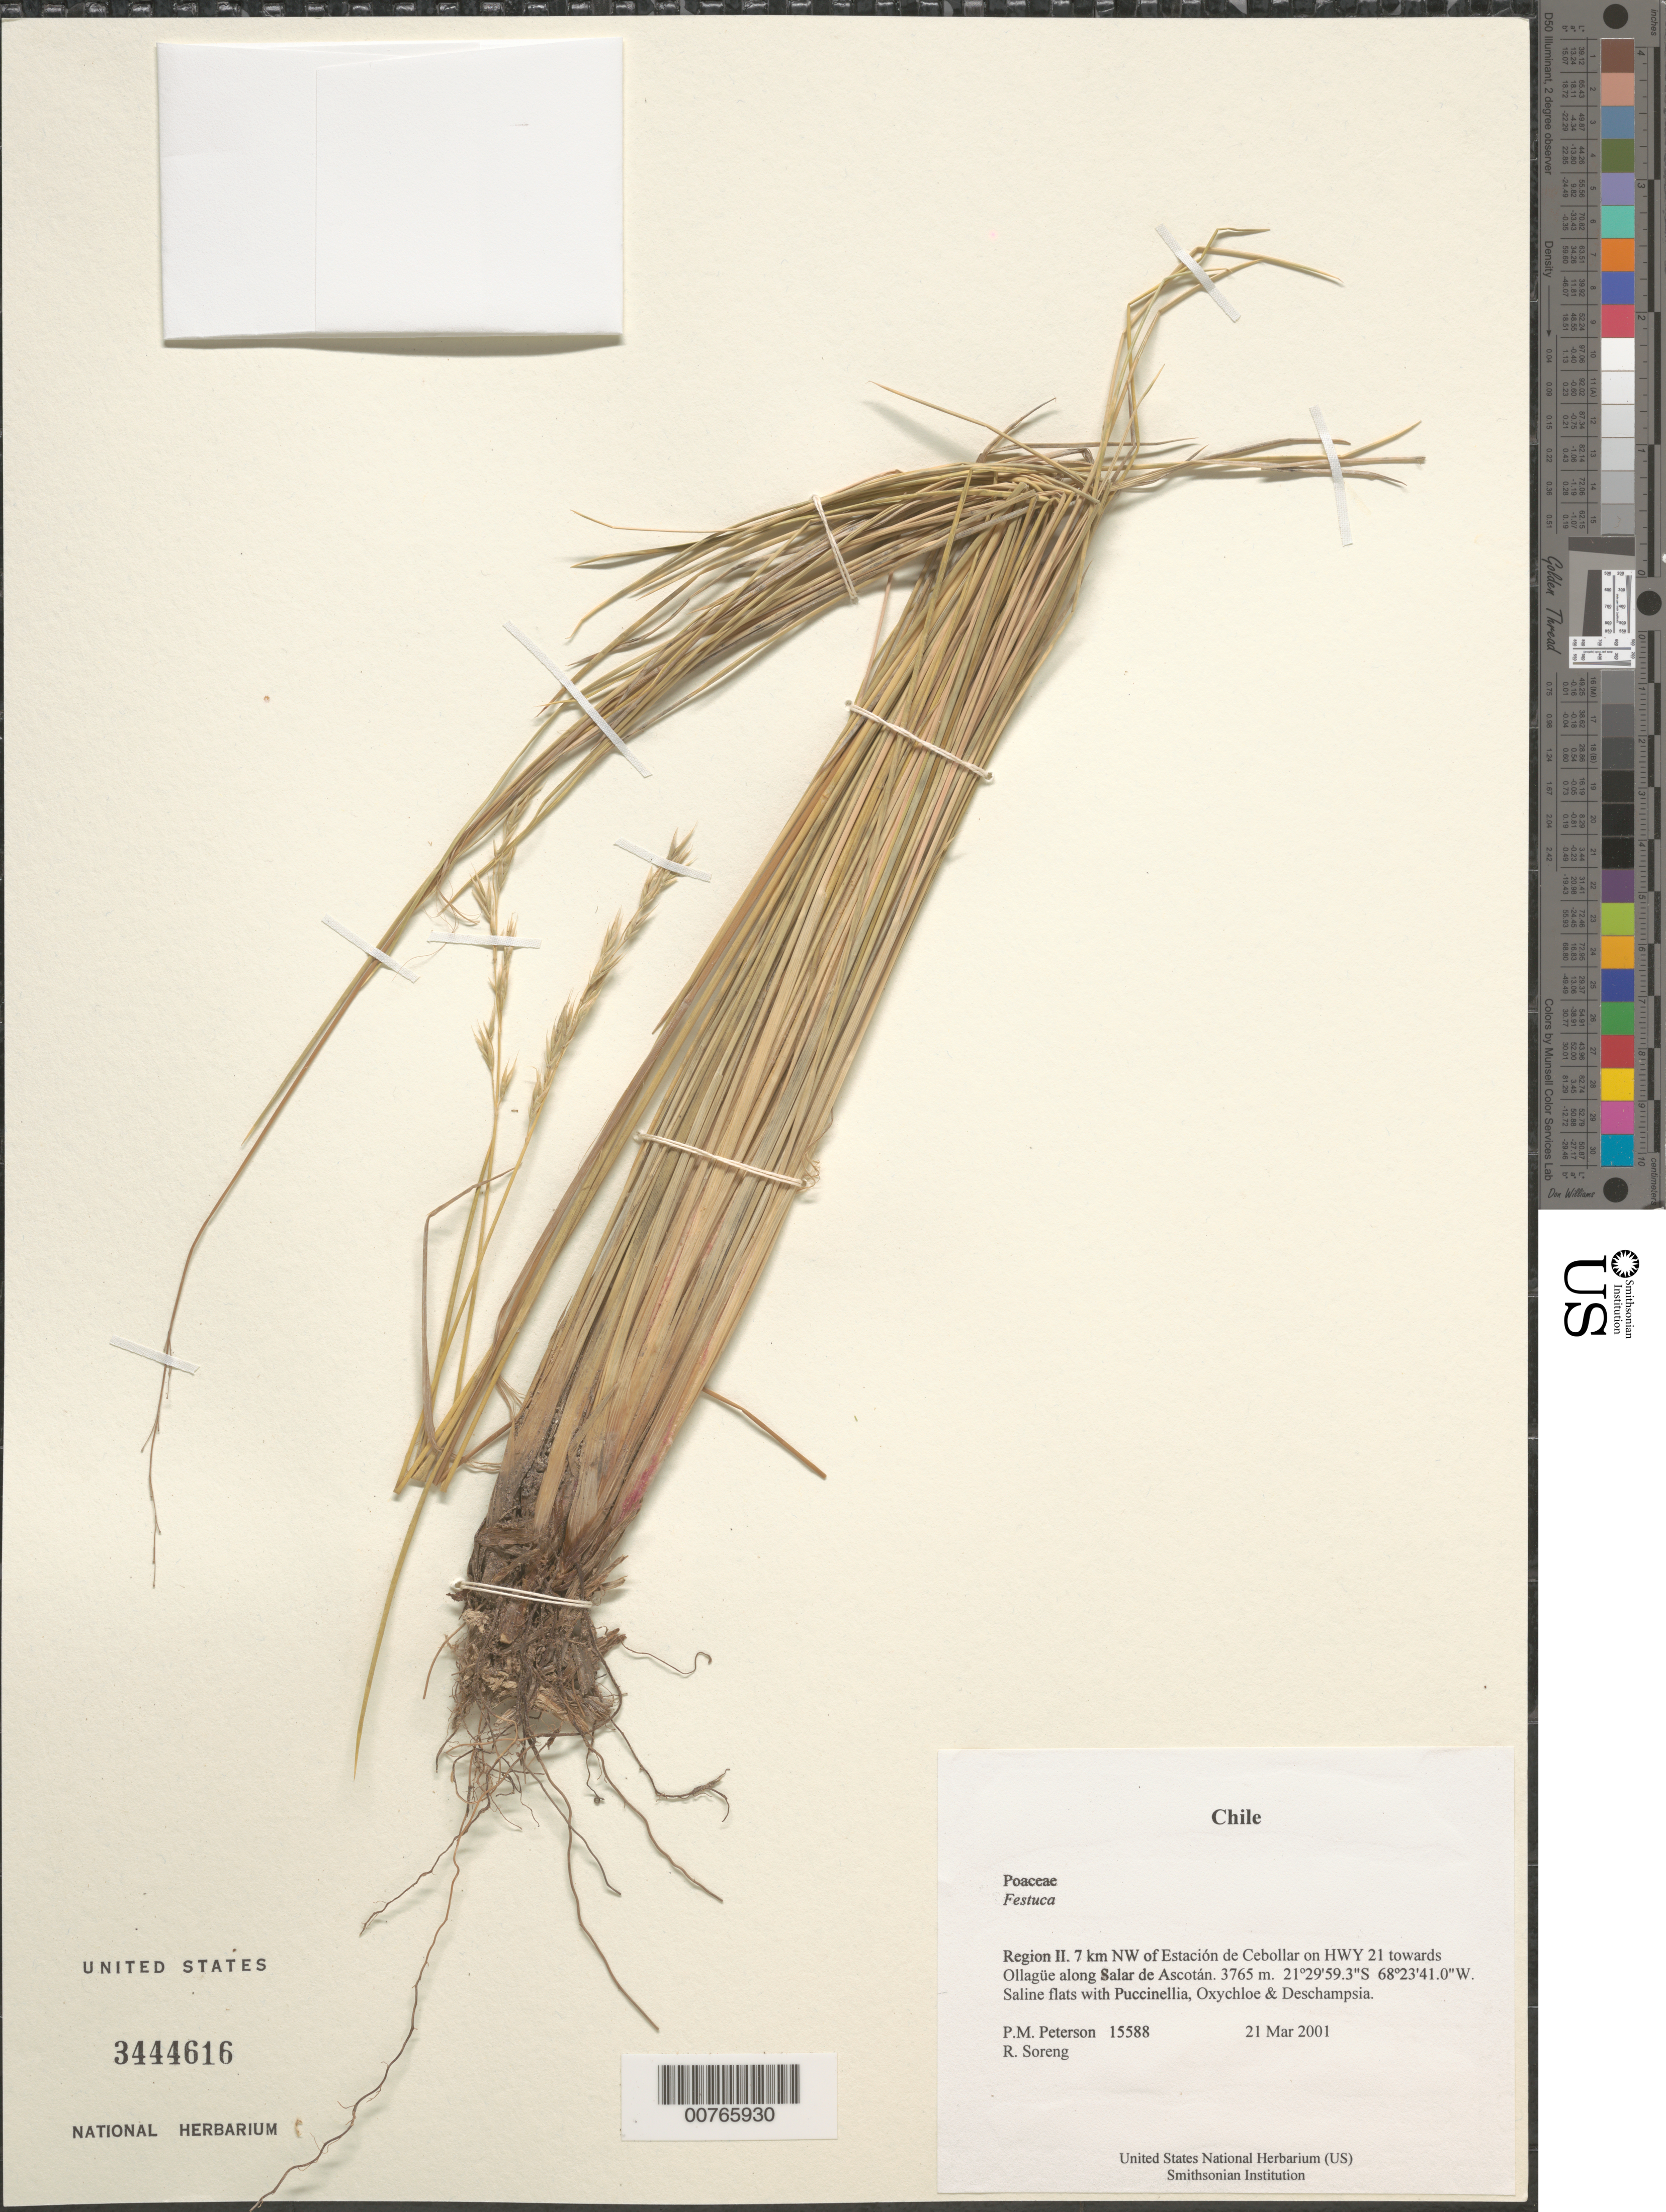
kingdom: Plantae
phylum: Tracheophyta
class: Liliopsida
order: Poales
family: Poaceae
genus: Festuca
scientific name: Festuca hypsophila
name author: Phil.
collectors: P. M. Peterson & R. J. Soreng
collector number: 15588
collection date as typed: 21 Mar 2001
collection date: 2001-03-21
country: Chile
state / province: Antofagasta (II)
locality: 7 km NW of Estación de Cebollar on HWY 21 towards Ollagüe along Salar de Ascotán.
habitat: Saline flats with Puccinellia, Oxychloe & Deschampsia.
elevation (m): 3765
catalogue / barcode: US 3444616